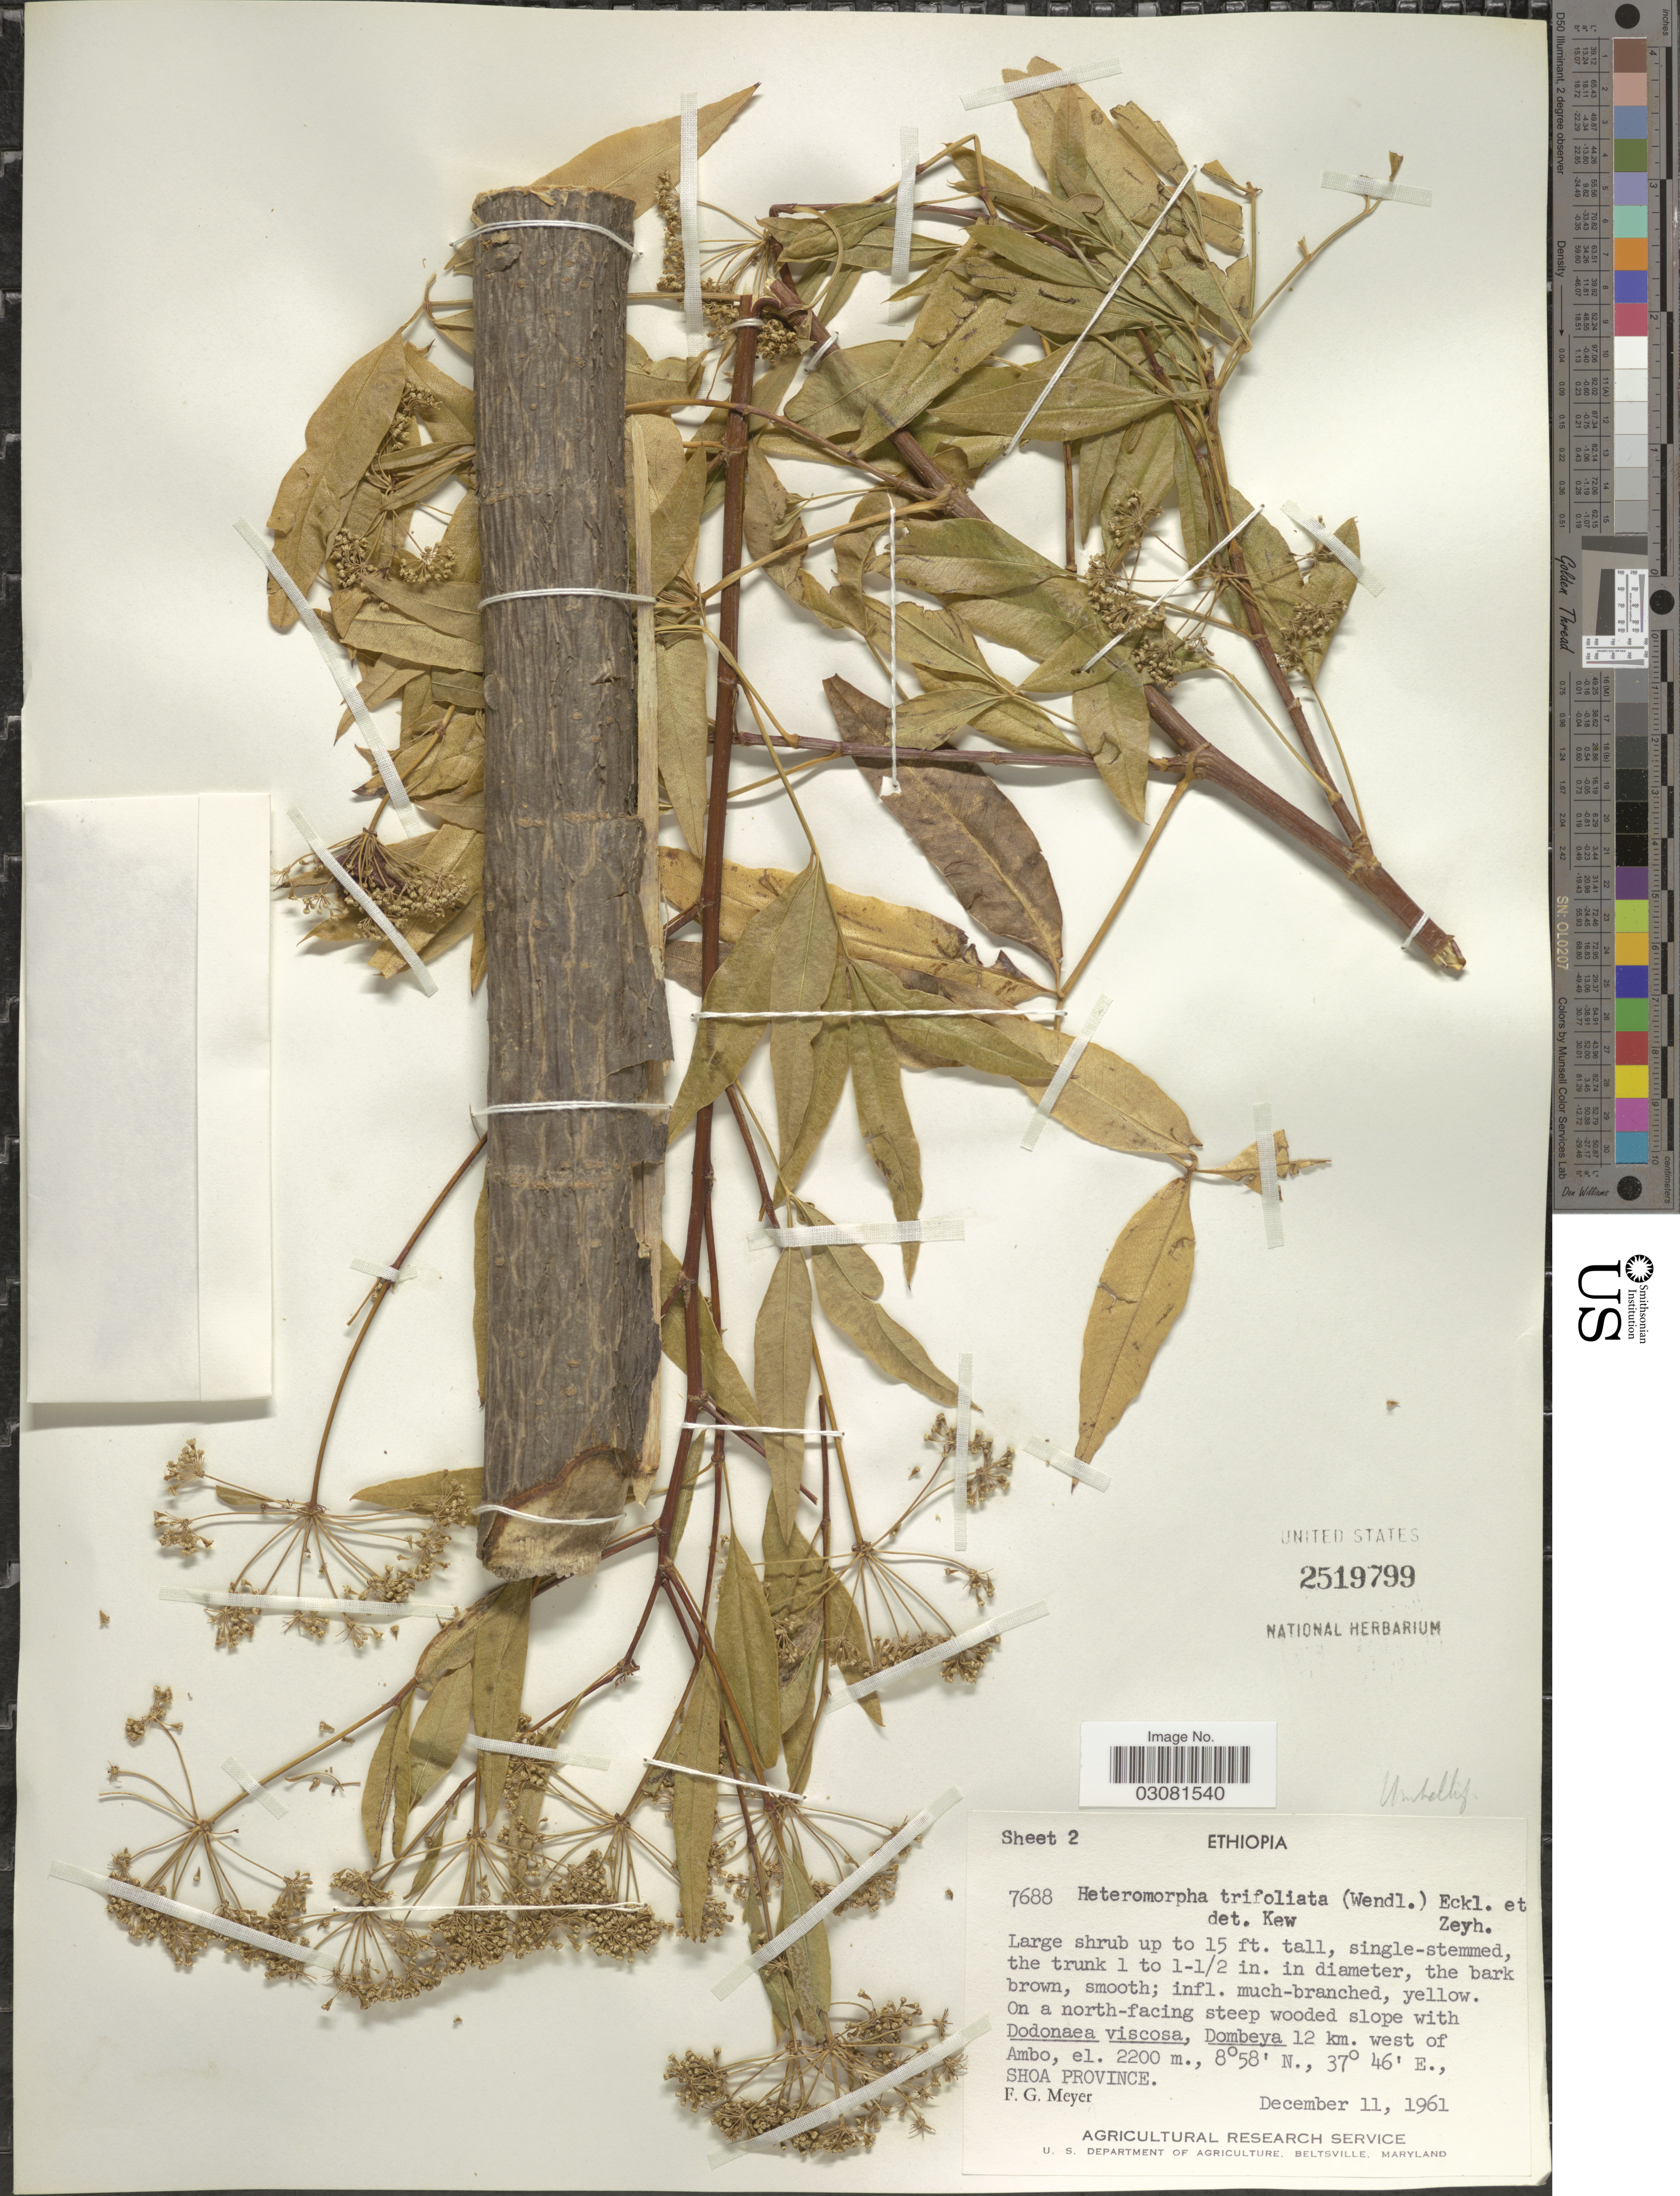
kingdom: Plantae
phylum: Tracheophyta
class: Magnoliopsida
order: Apiales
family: Apiaceae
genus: Heteromorpha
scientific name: Heteromorpha trifoliata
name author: (H.L. Wendl. & Bartl.) Eckl. & Zeyh.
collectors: F. G. Meyer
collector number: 7688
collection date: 1961-12-11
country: Ethiopia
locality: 12 km. west of Ambo, Shoa Province.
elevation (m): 2200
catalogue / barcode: US 2519799